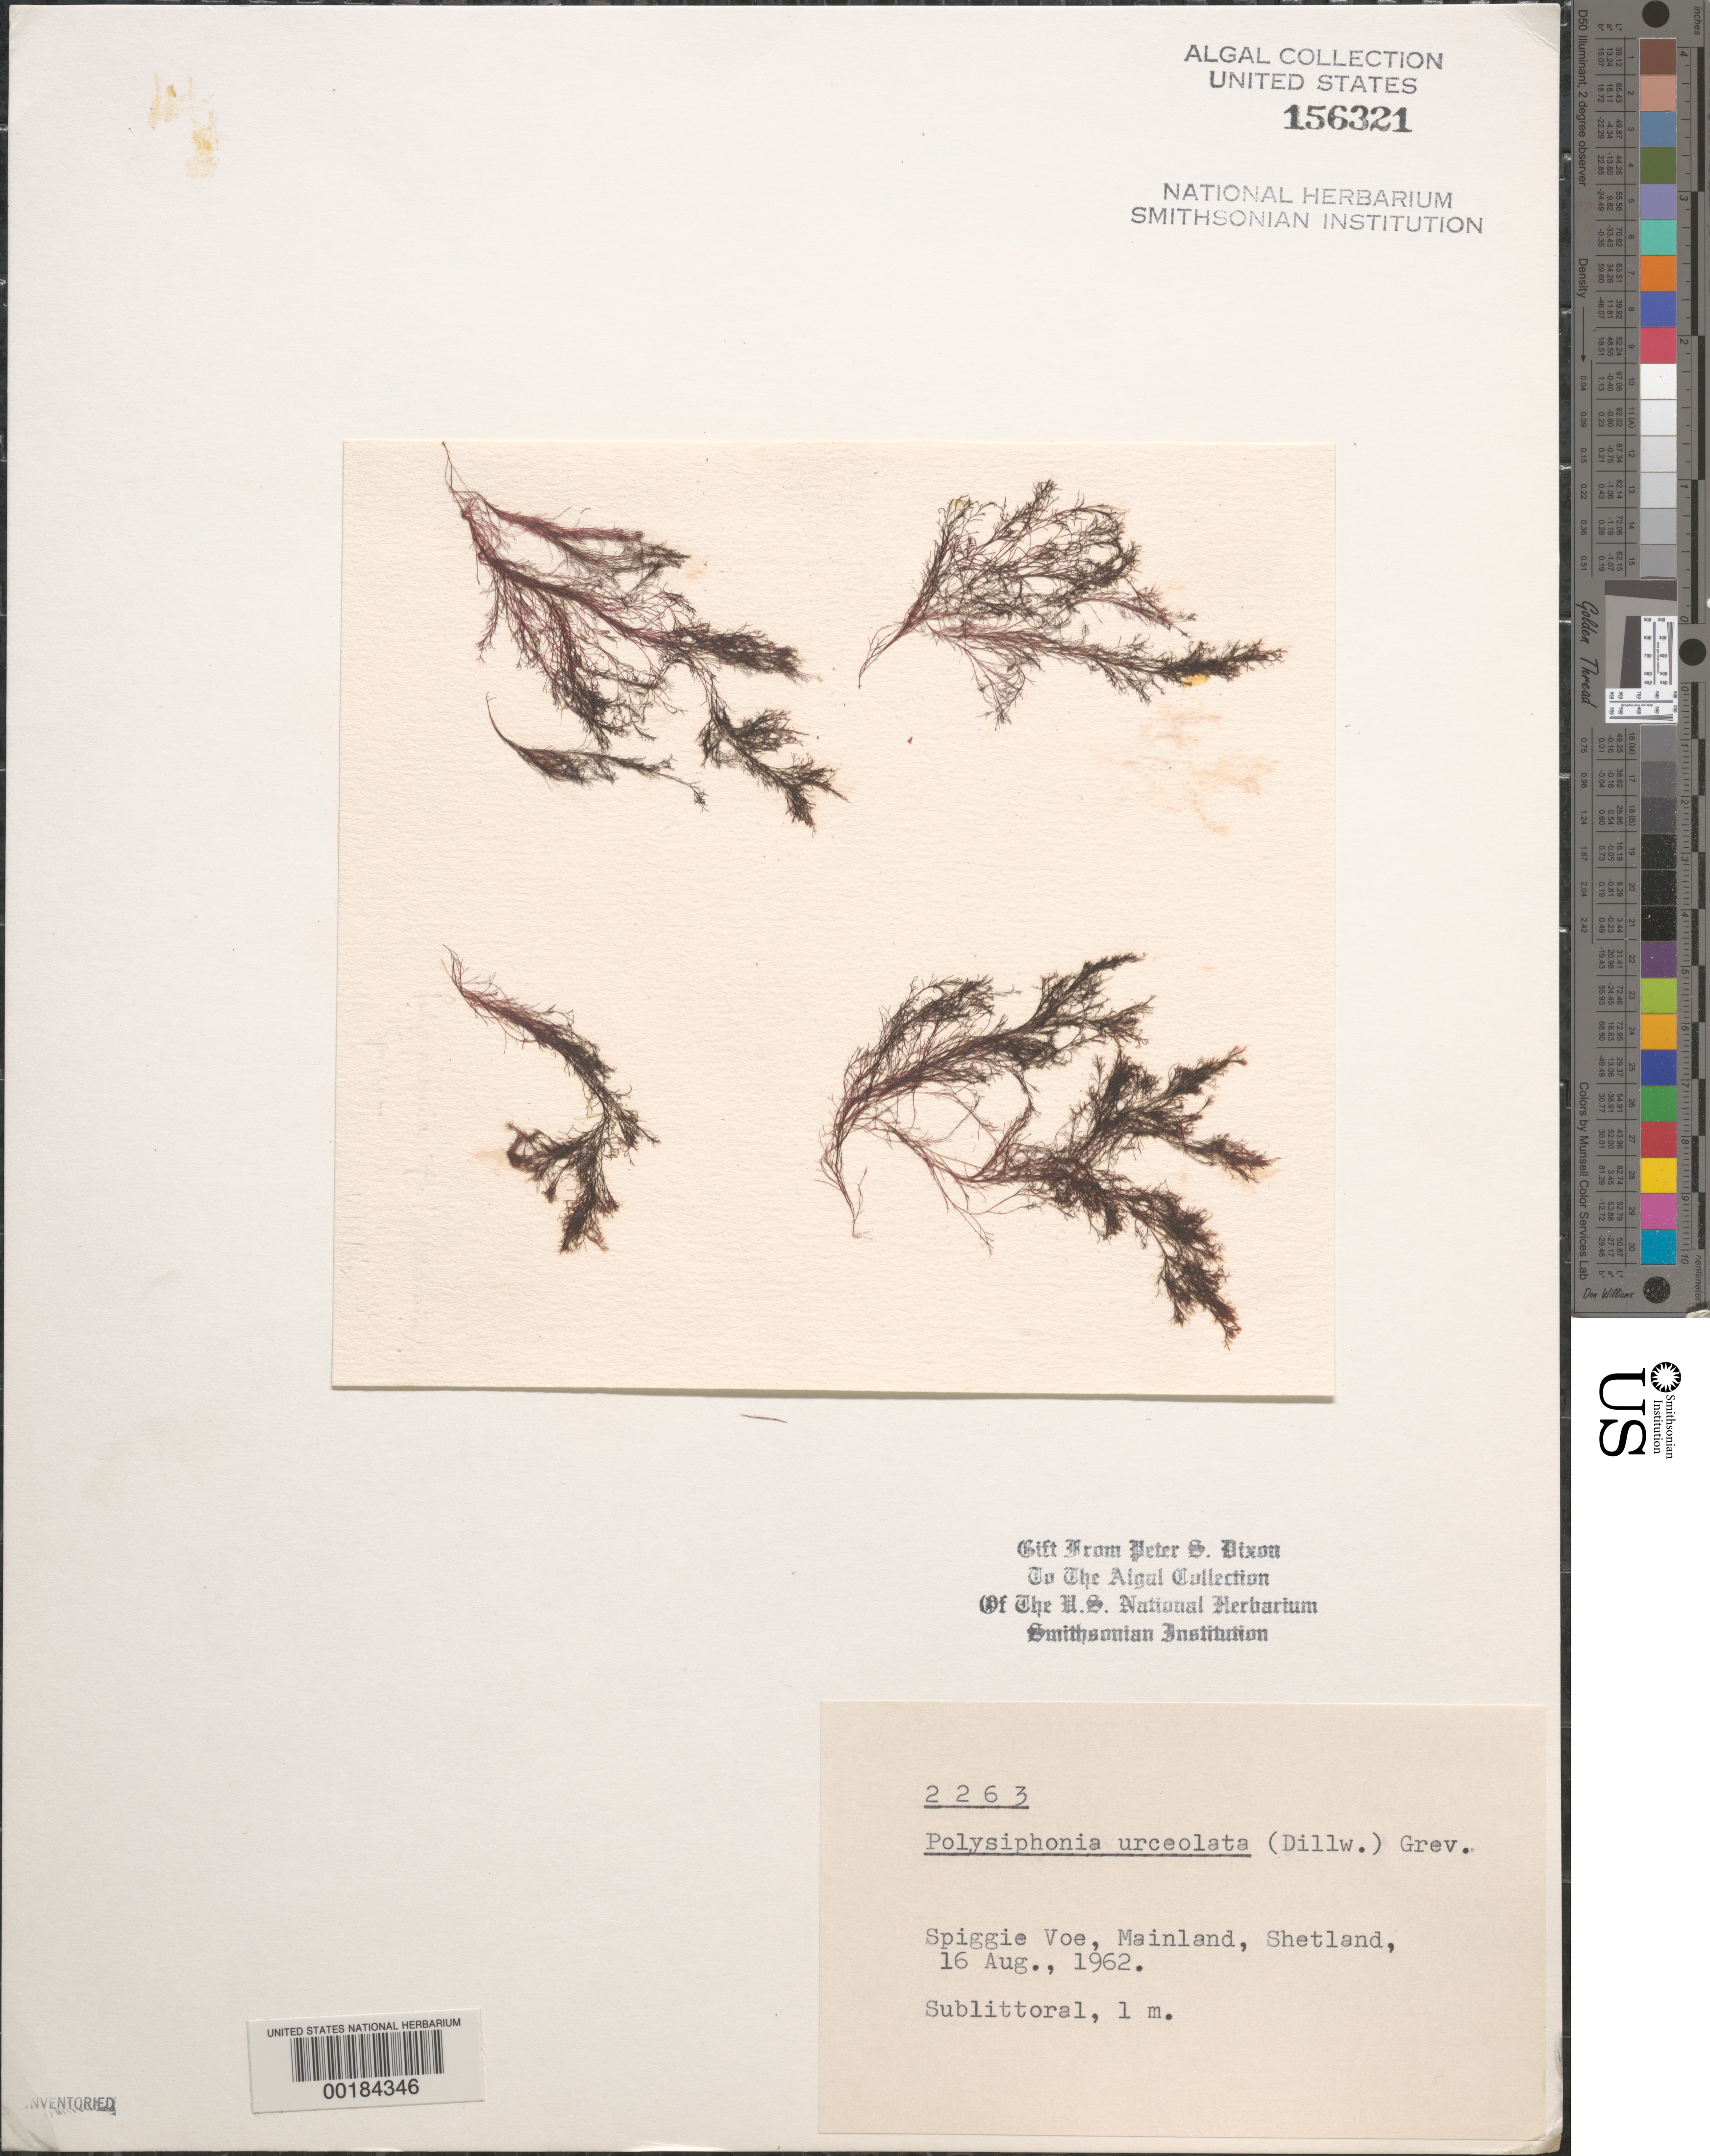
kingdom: Plantae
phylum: Rhodophyta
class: Florideophyceae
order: Ceramiales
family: Rhodomelaceae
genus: Polysiphonia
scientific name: Polysiphonia urceolata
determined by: Dixon, P. S.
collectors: P. S. Dixon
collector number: PSD 2263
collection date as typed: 16 Aug 1962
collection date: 1962-08-16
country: United Kingdom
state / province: Scotland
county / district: Shetland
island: Mainland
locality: Spiggie Voe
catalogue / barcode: US 156321